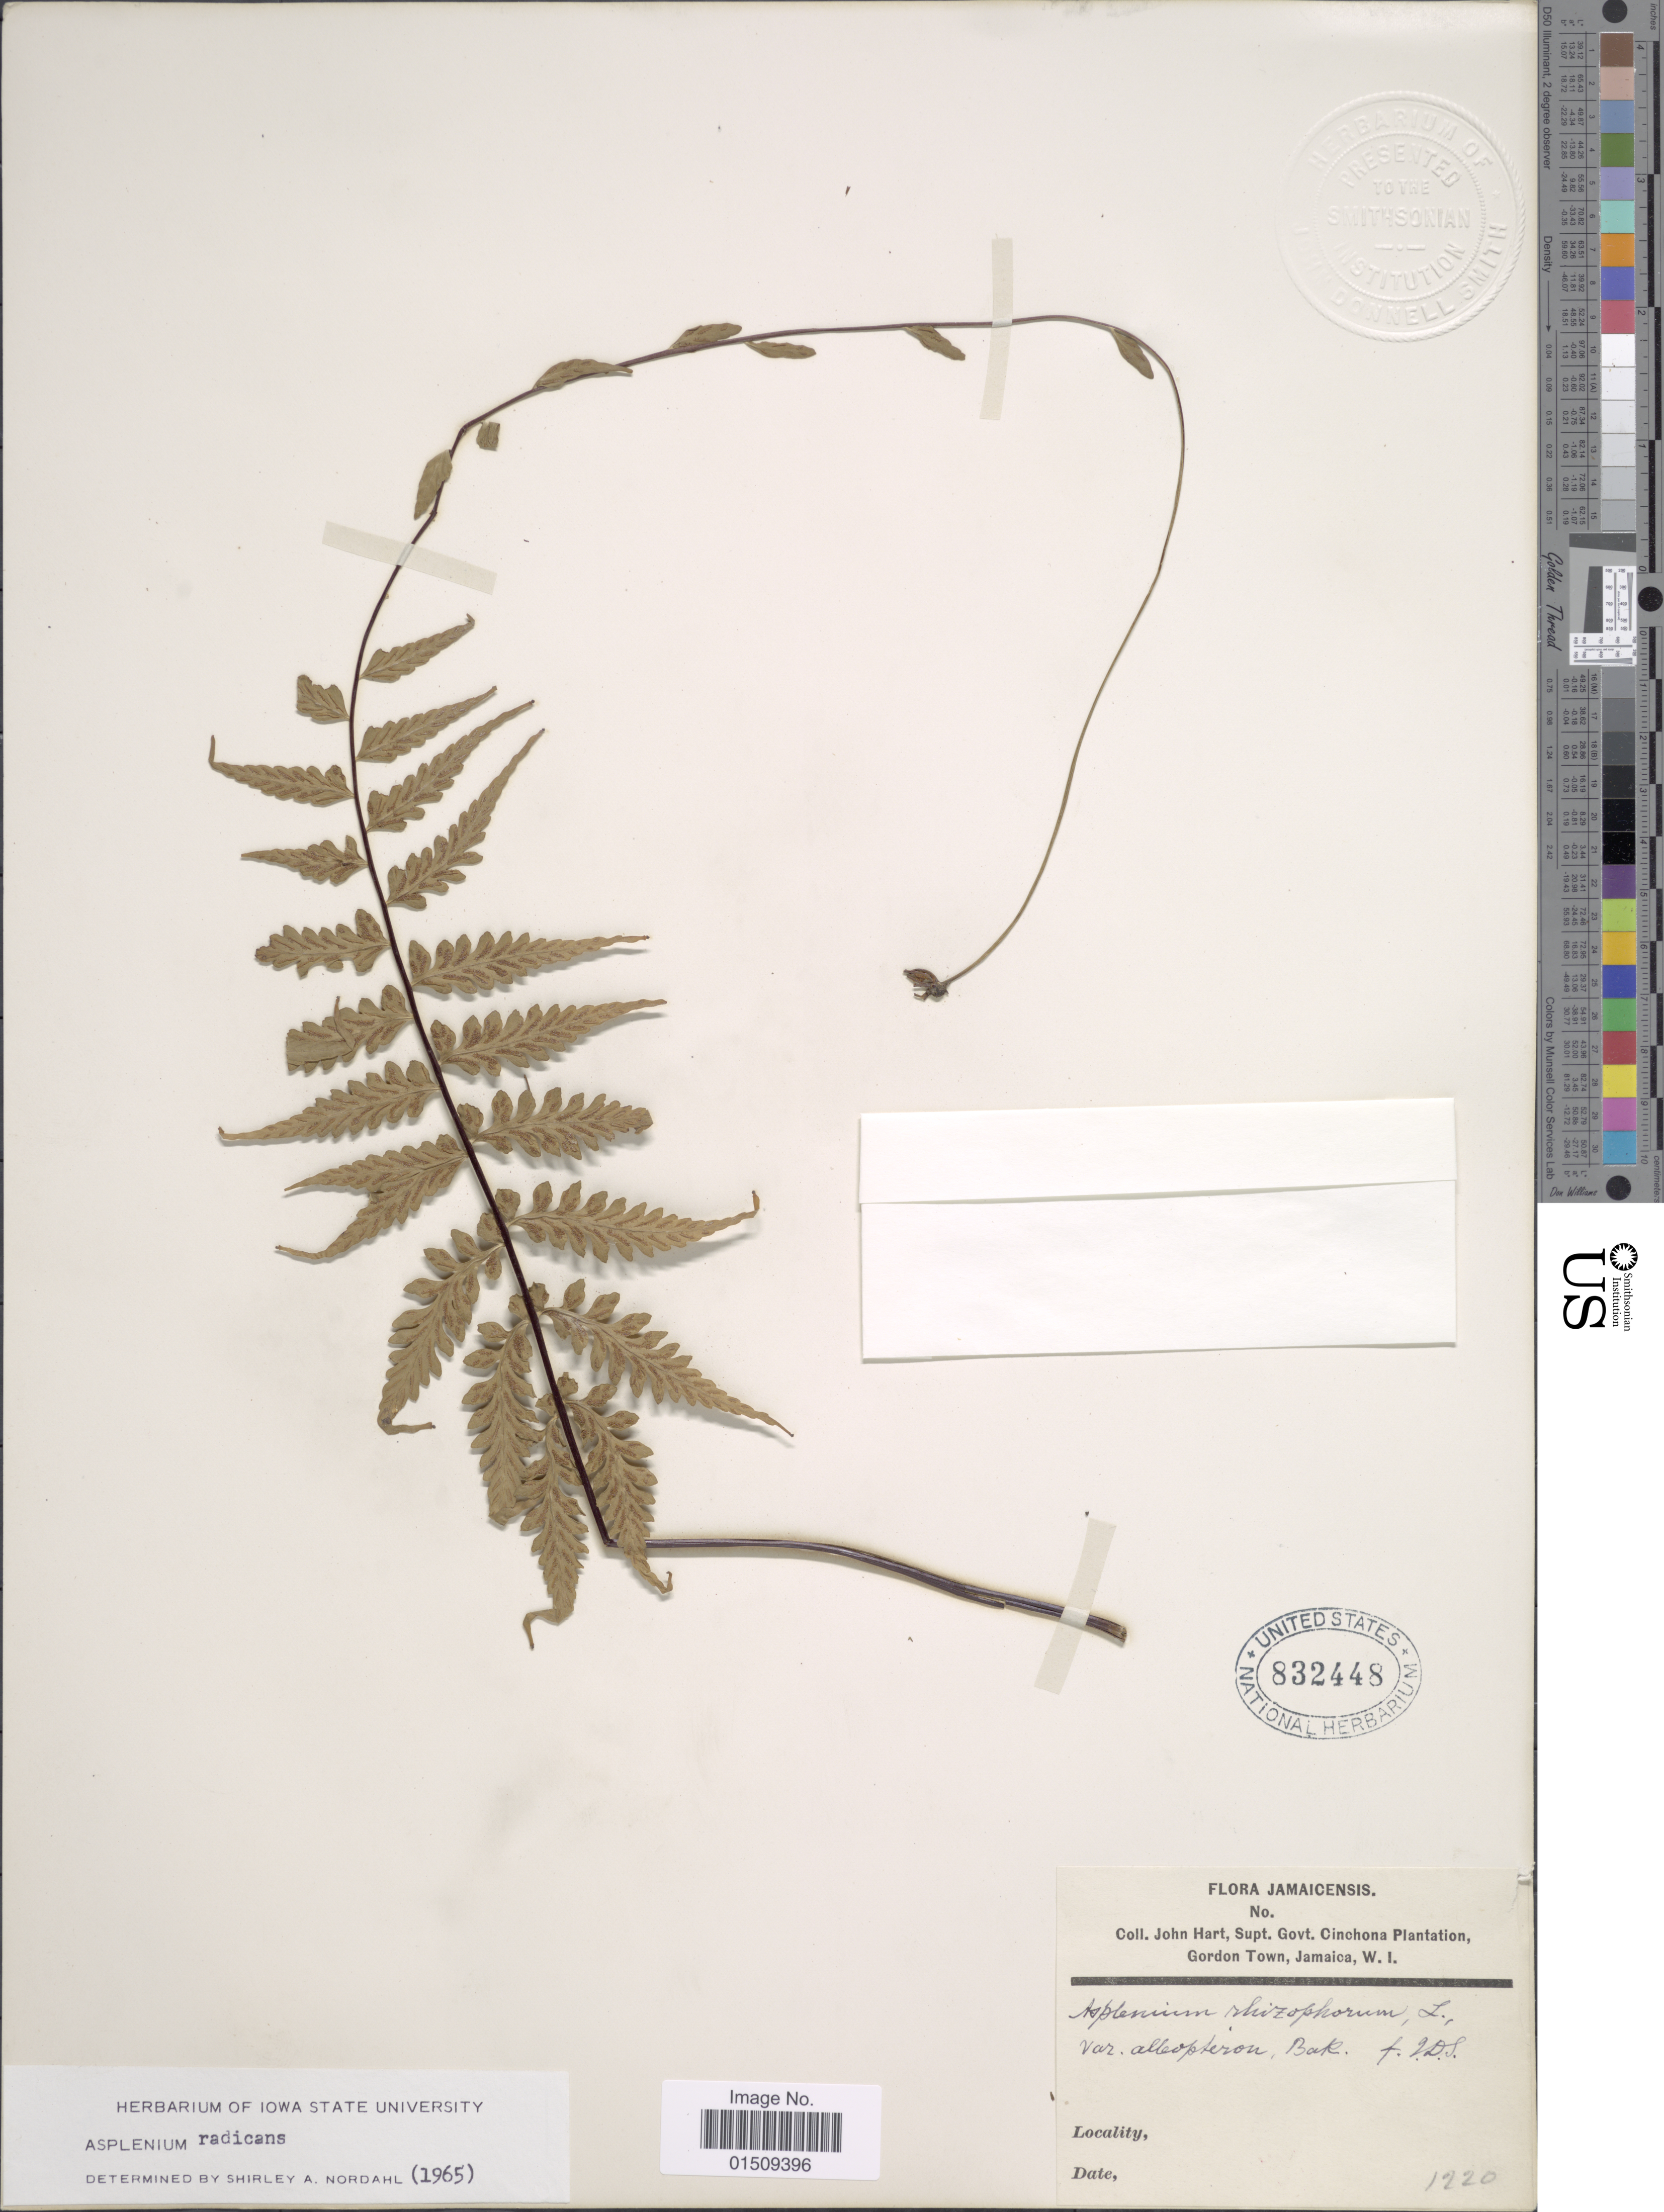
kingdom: Plantae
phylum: Tracheophyta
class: Polypodiopsida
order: Polypodiales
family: Aspleniaceae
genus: Asplenium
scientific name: Asplenium radicans var. radicans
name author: L.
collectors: J. H. Hart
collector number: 1220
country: Jamaica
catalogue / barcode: US 832448